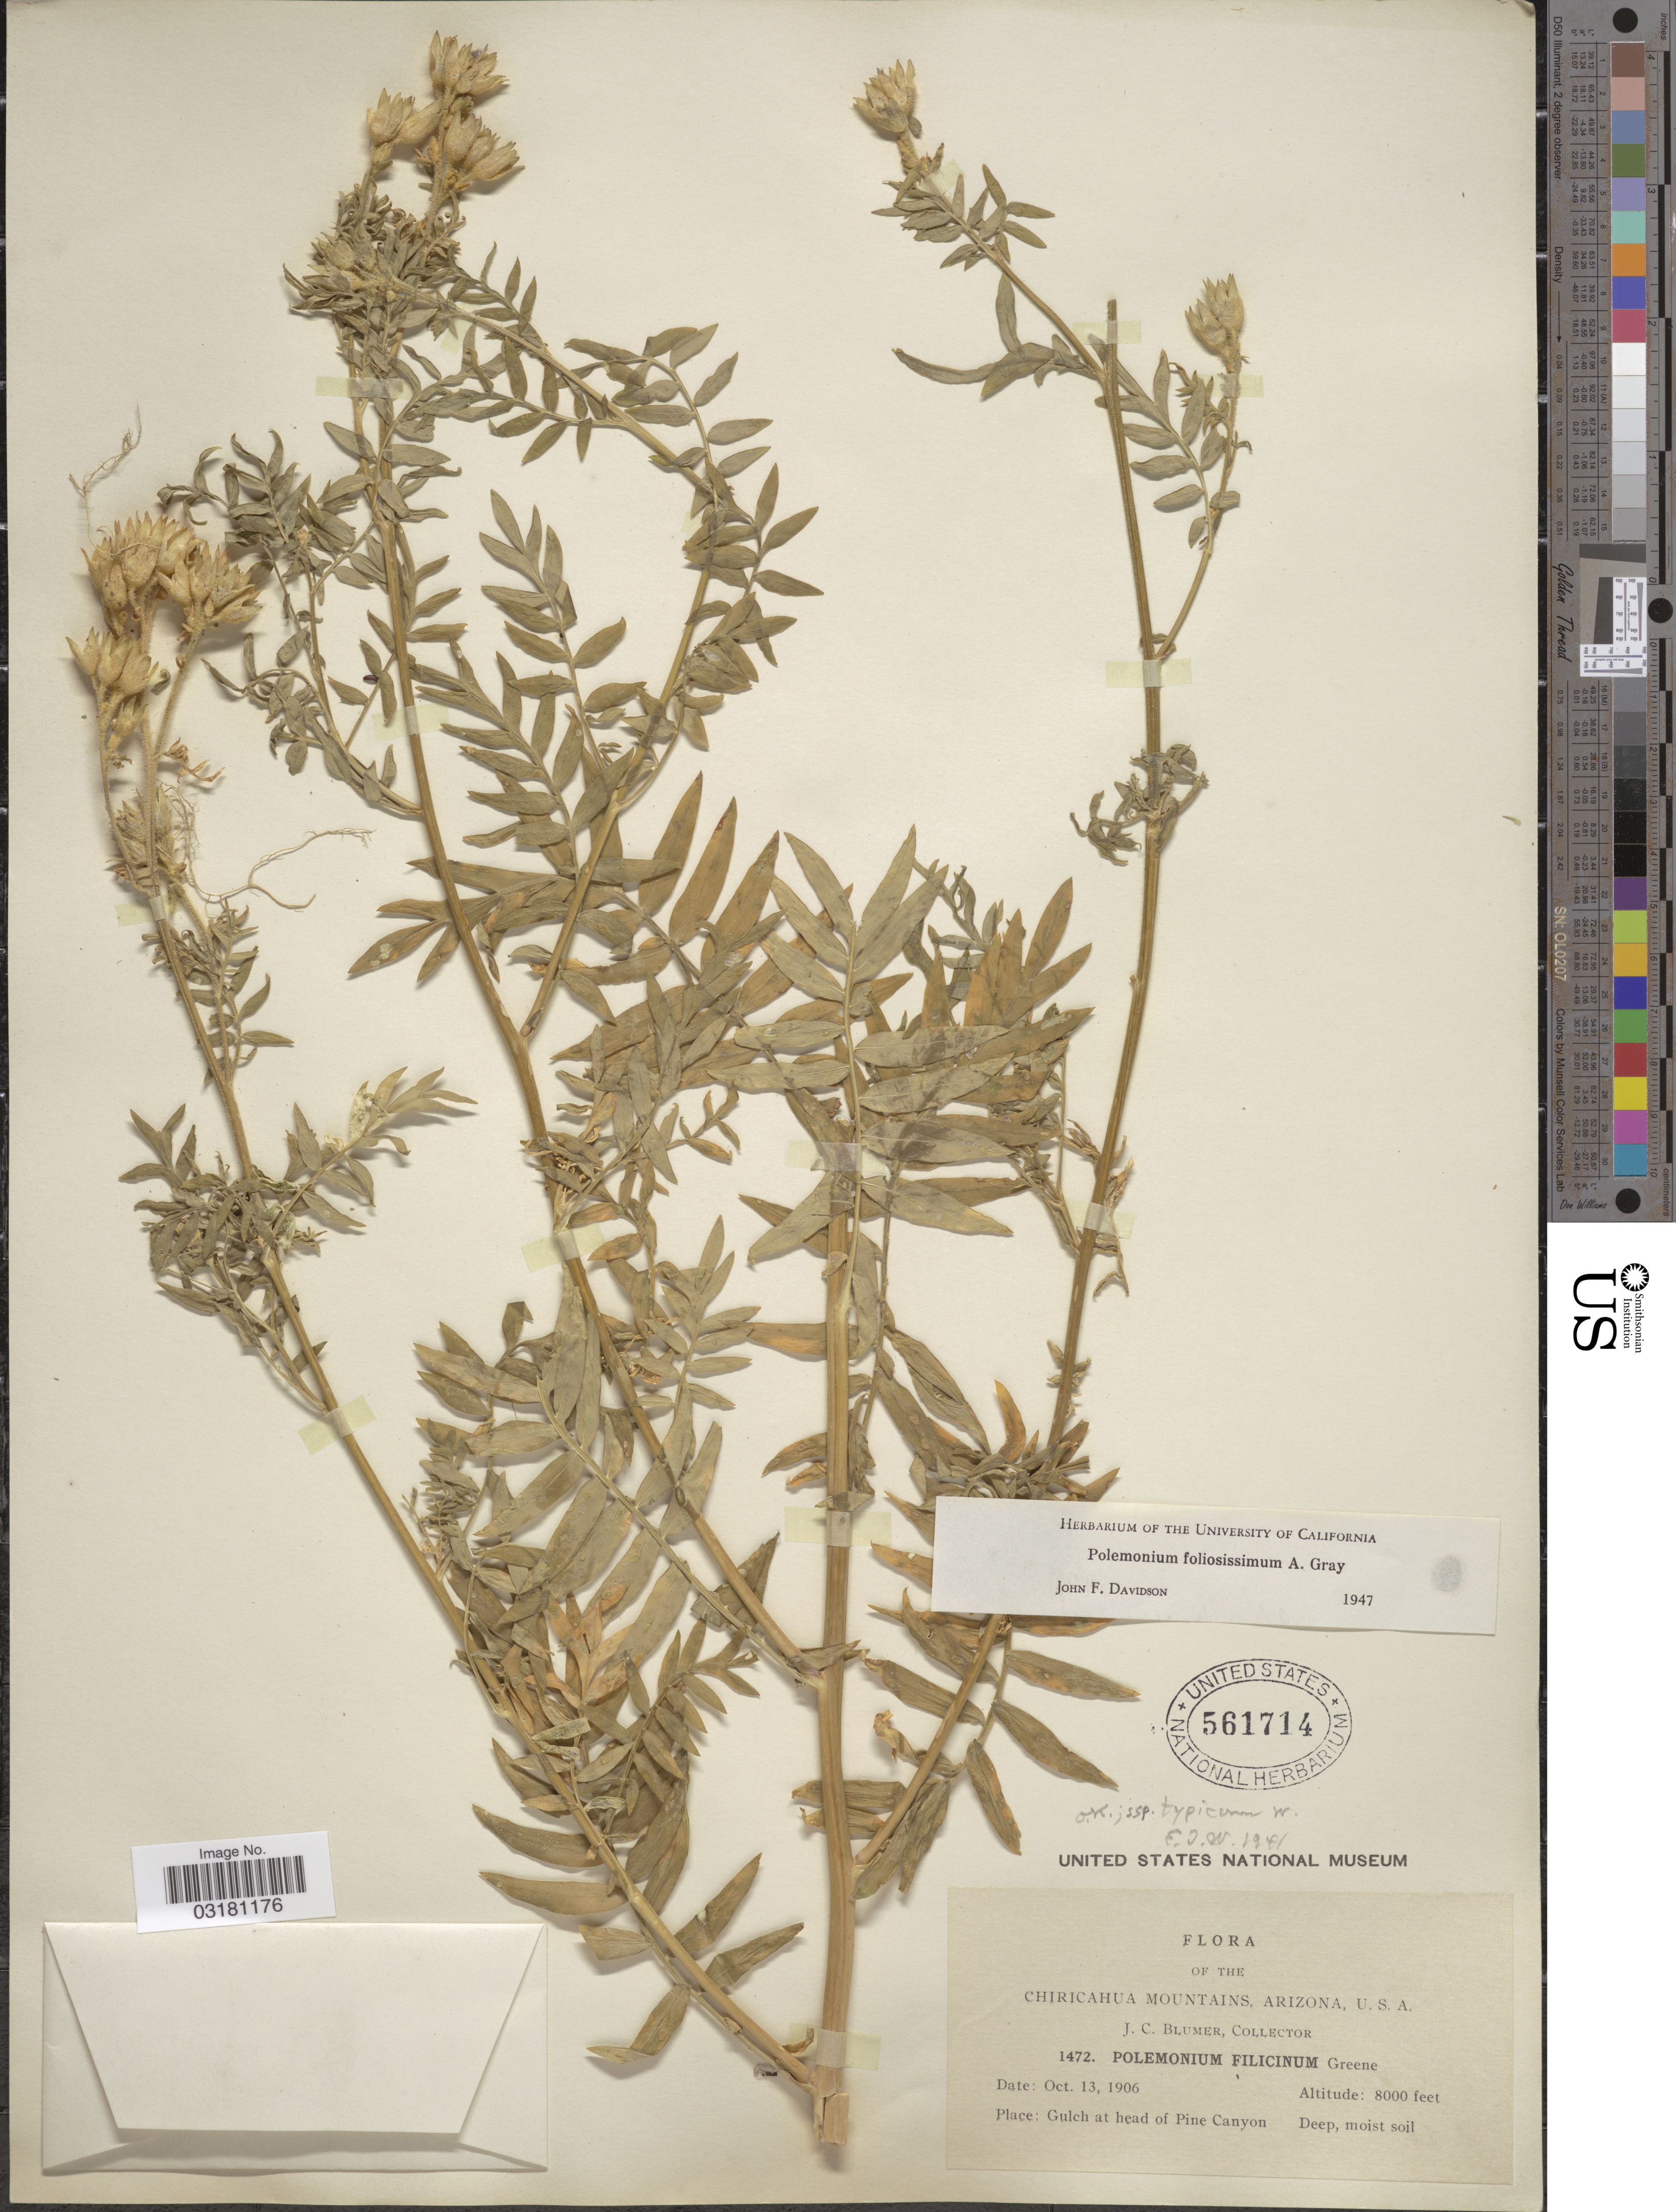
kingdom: Plantae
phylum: Tracheophyta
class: Magnoliopsida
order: Ericales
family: Polemoniaceae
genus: Polemonium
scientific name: Polemonium foliosissimum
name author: A. Gray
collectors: J. C. Blumer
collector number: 1472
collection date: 1906-10-13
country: United States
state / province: Arizona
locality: Chiricahua Mountains, U.S.A. Gulch at head of Pine Canyon.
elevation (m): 2438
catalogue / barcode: US 561714